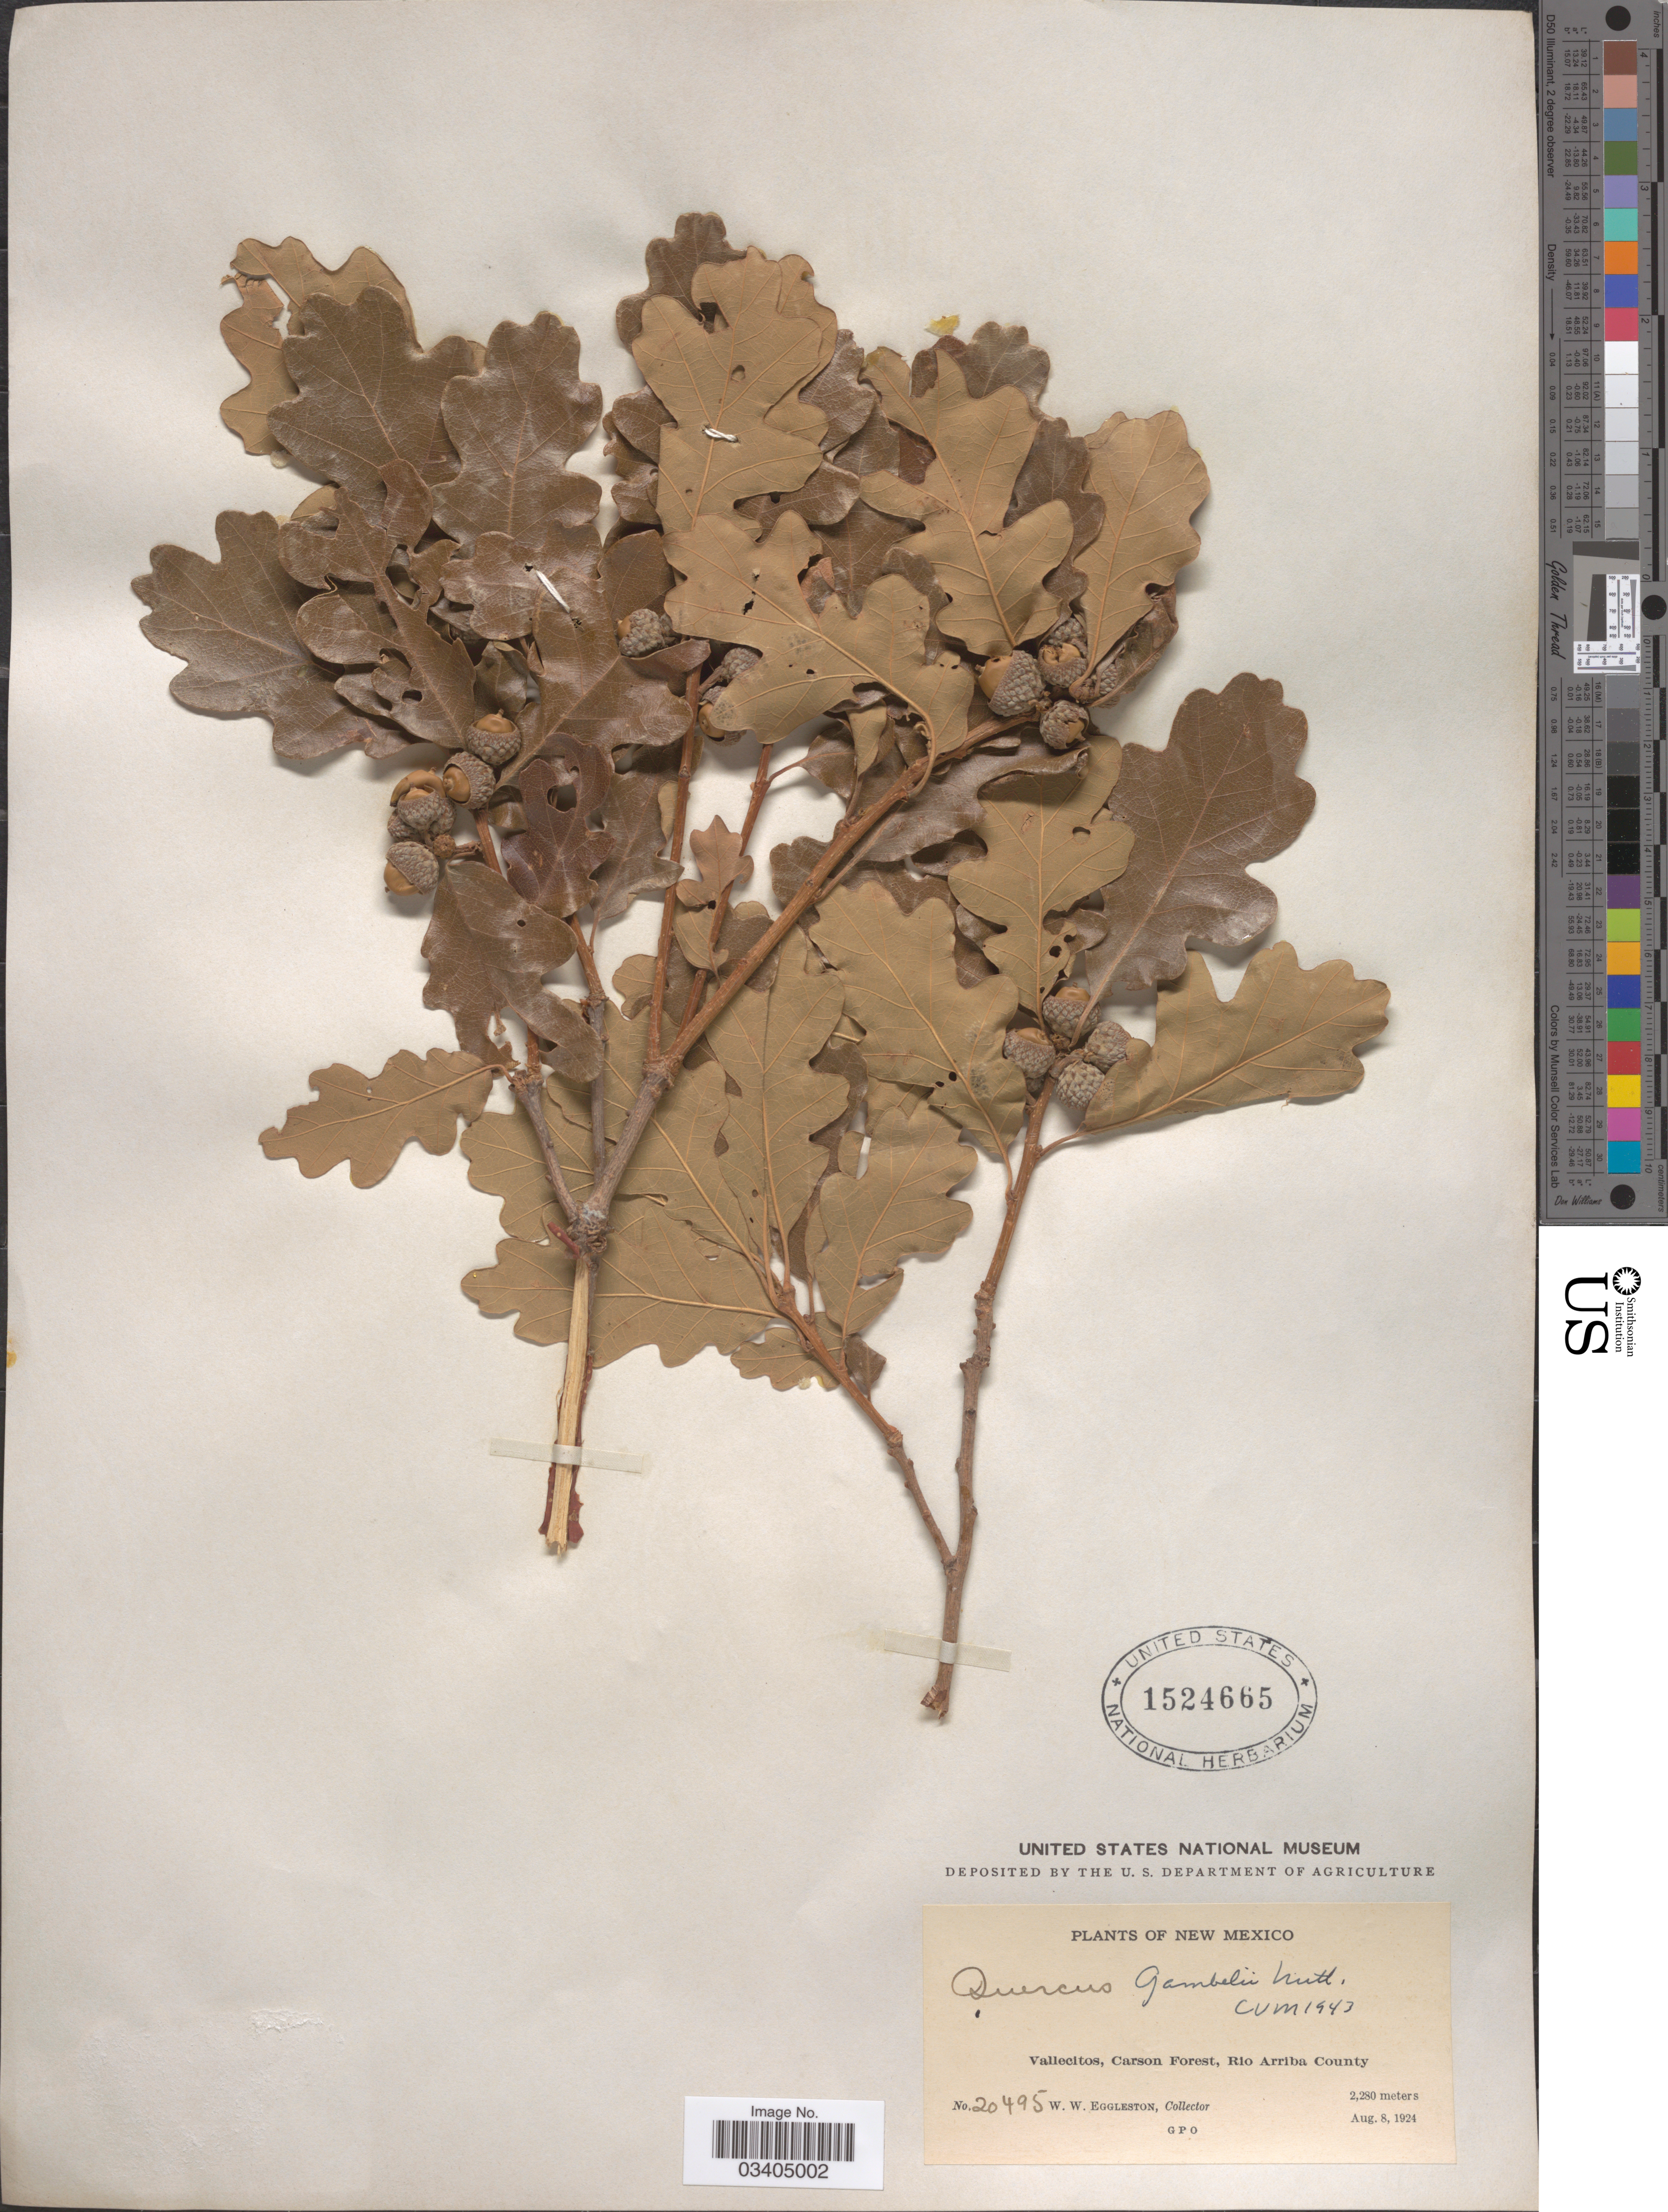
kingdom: Plantae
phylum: Tracheophyta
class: Magnoliopsida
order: Fagales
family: Fagaceae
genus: Quercus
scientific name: Quercus gambelii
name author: Nutt.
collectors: W. W. Eggleston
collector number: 20495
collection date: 1924-08-08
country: United States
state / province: New Mexico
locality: Vallecitos, Carson Forest, Rio Arriba County.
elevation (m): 2280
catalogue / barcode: US 1524665